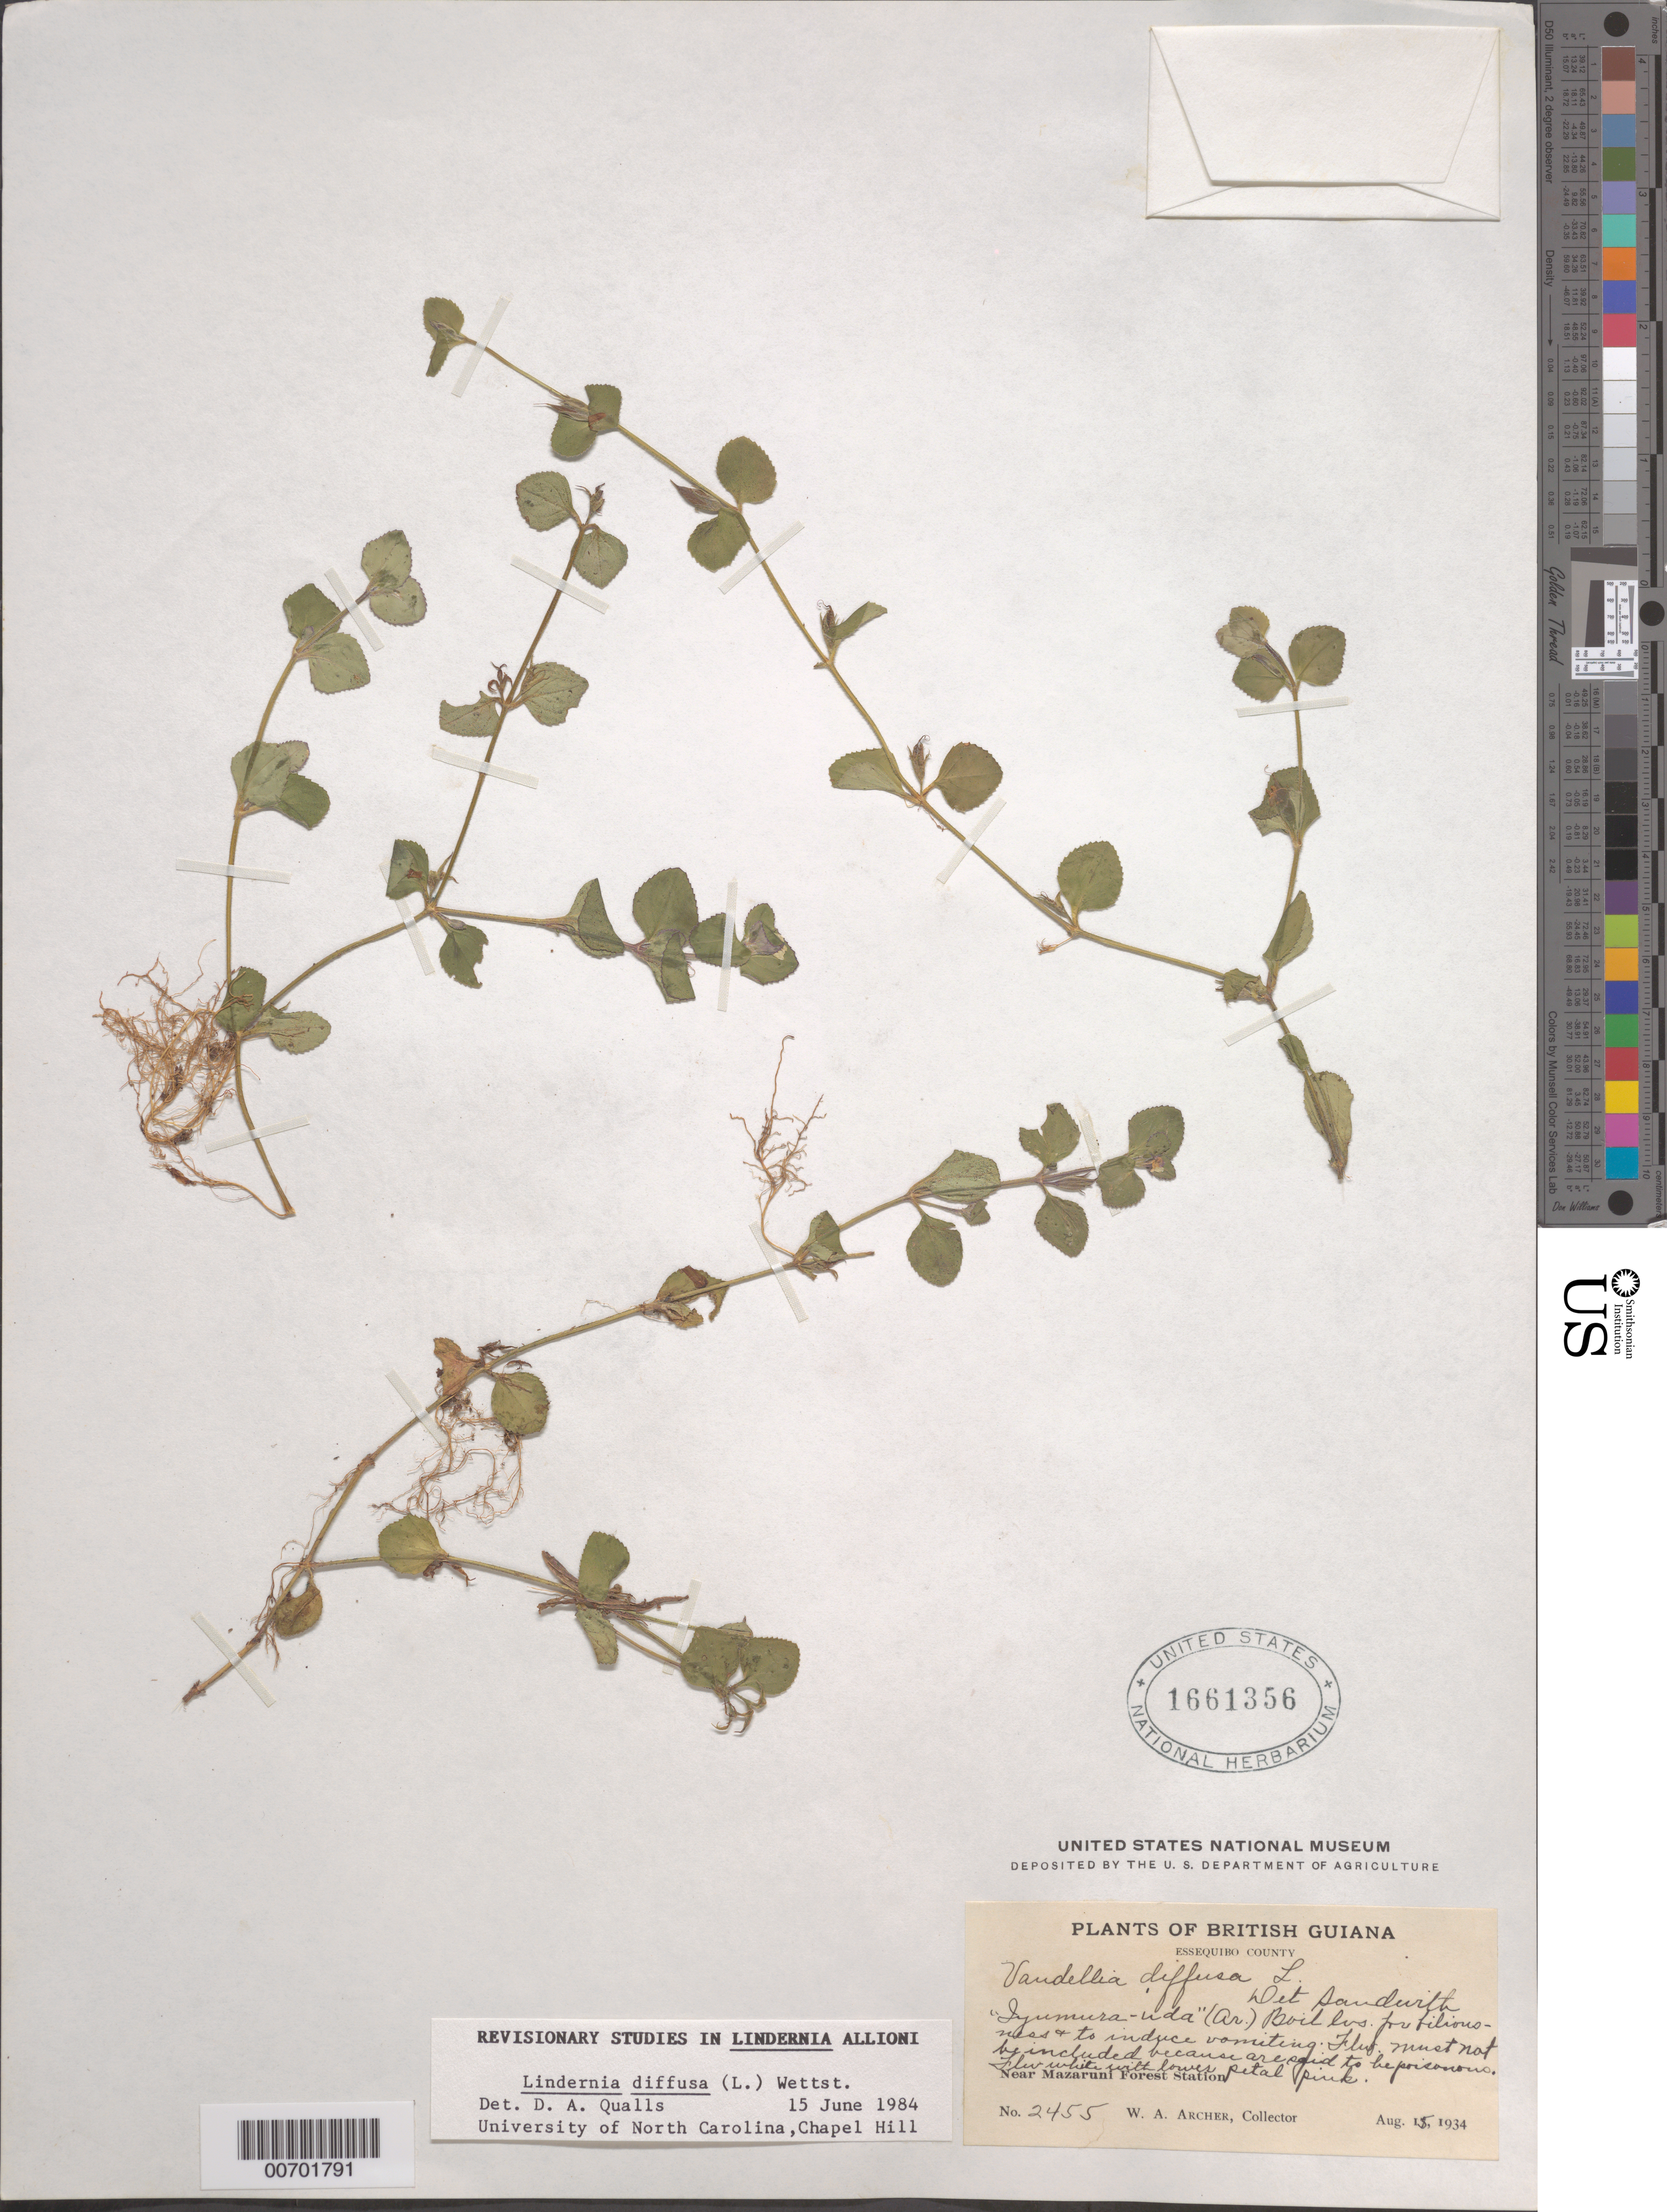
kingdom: Plantae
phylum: Tracheophyta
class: Magnoliopsida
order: Lamiales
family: Linderniaceae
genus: Lindernia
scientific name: Lindernia diffusa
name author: (L.) Wettst.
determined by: Qualls, D. A.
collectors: W. A. Archer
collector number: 2455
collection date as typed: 15-Aug-34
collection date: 1934-08-15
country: Guyana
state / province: Cuyuni-Mazaruni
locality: Mazaruni Forest Station, vic.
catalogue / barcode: US 1661356